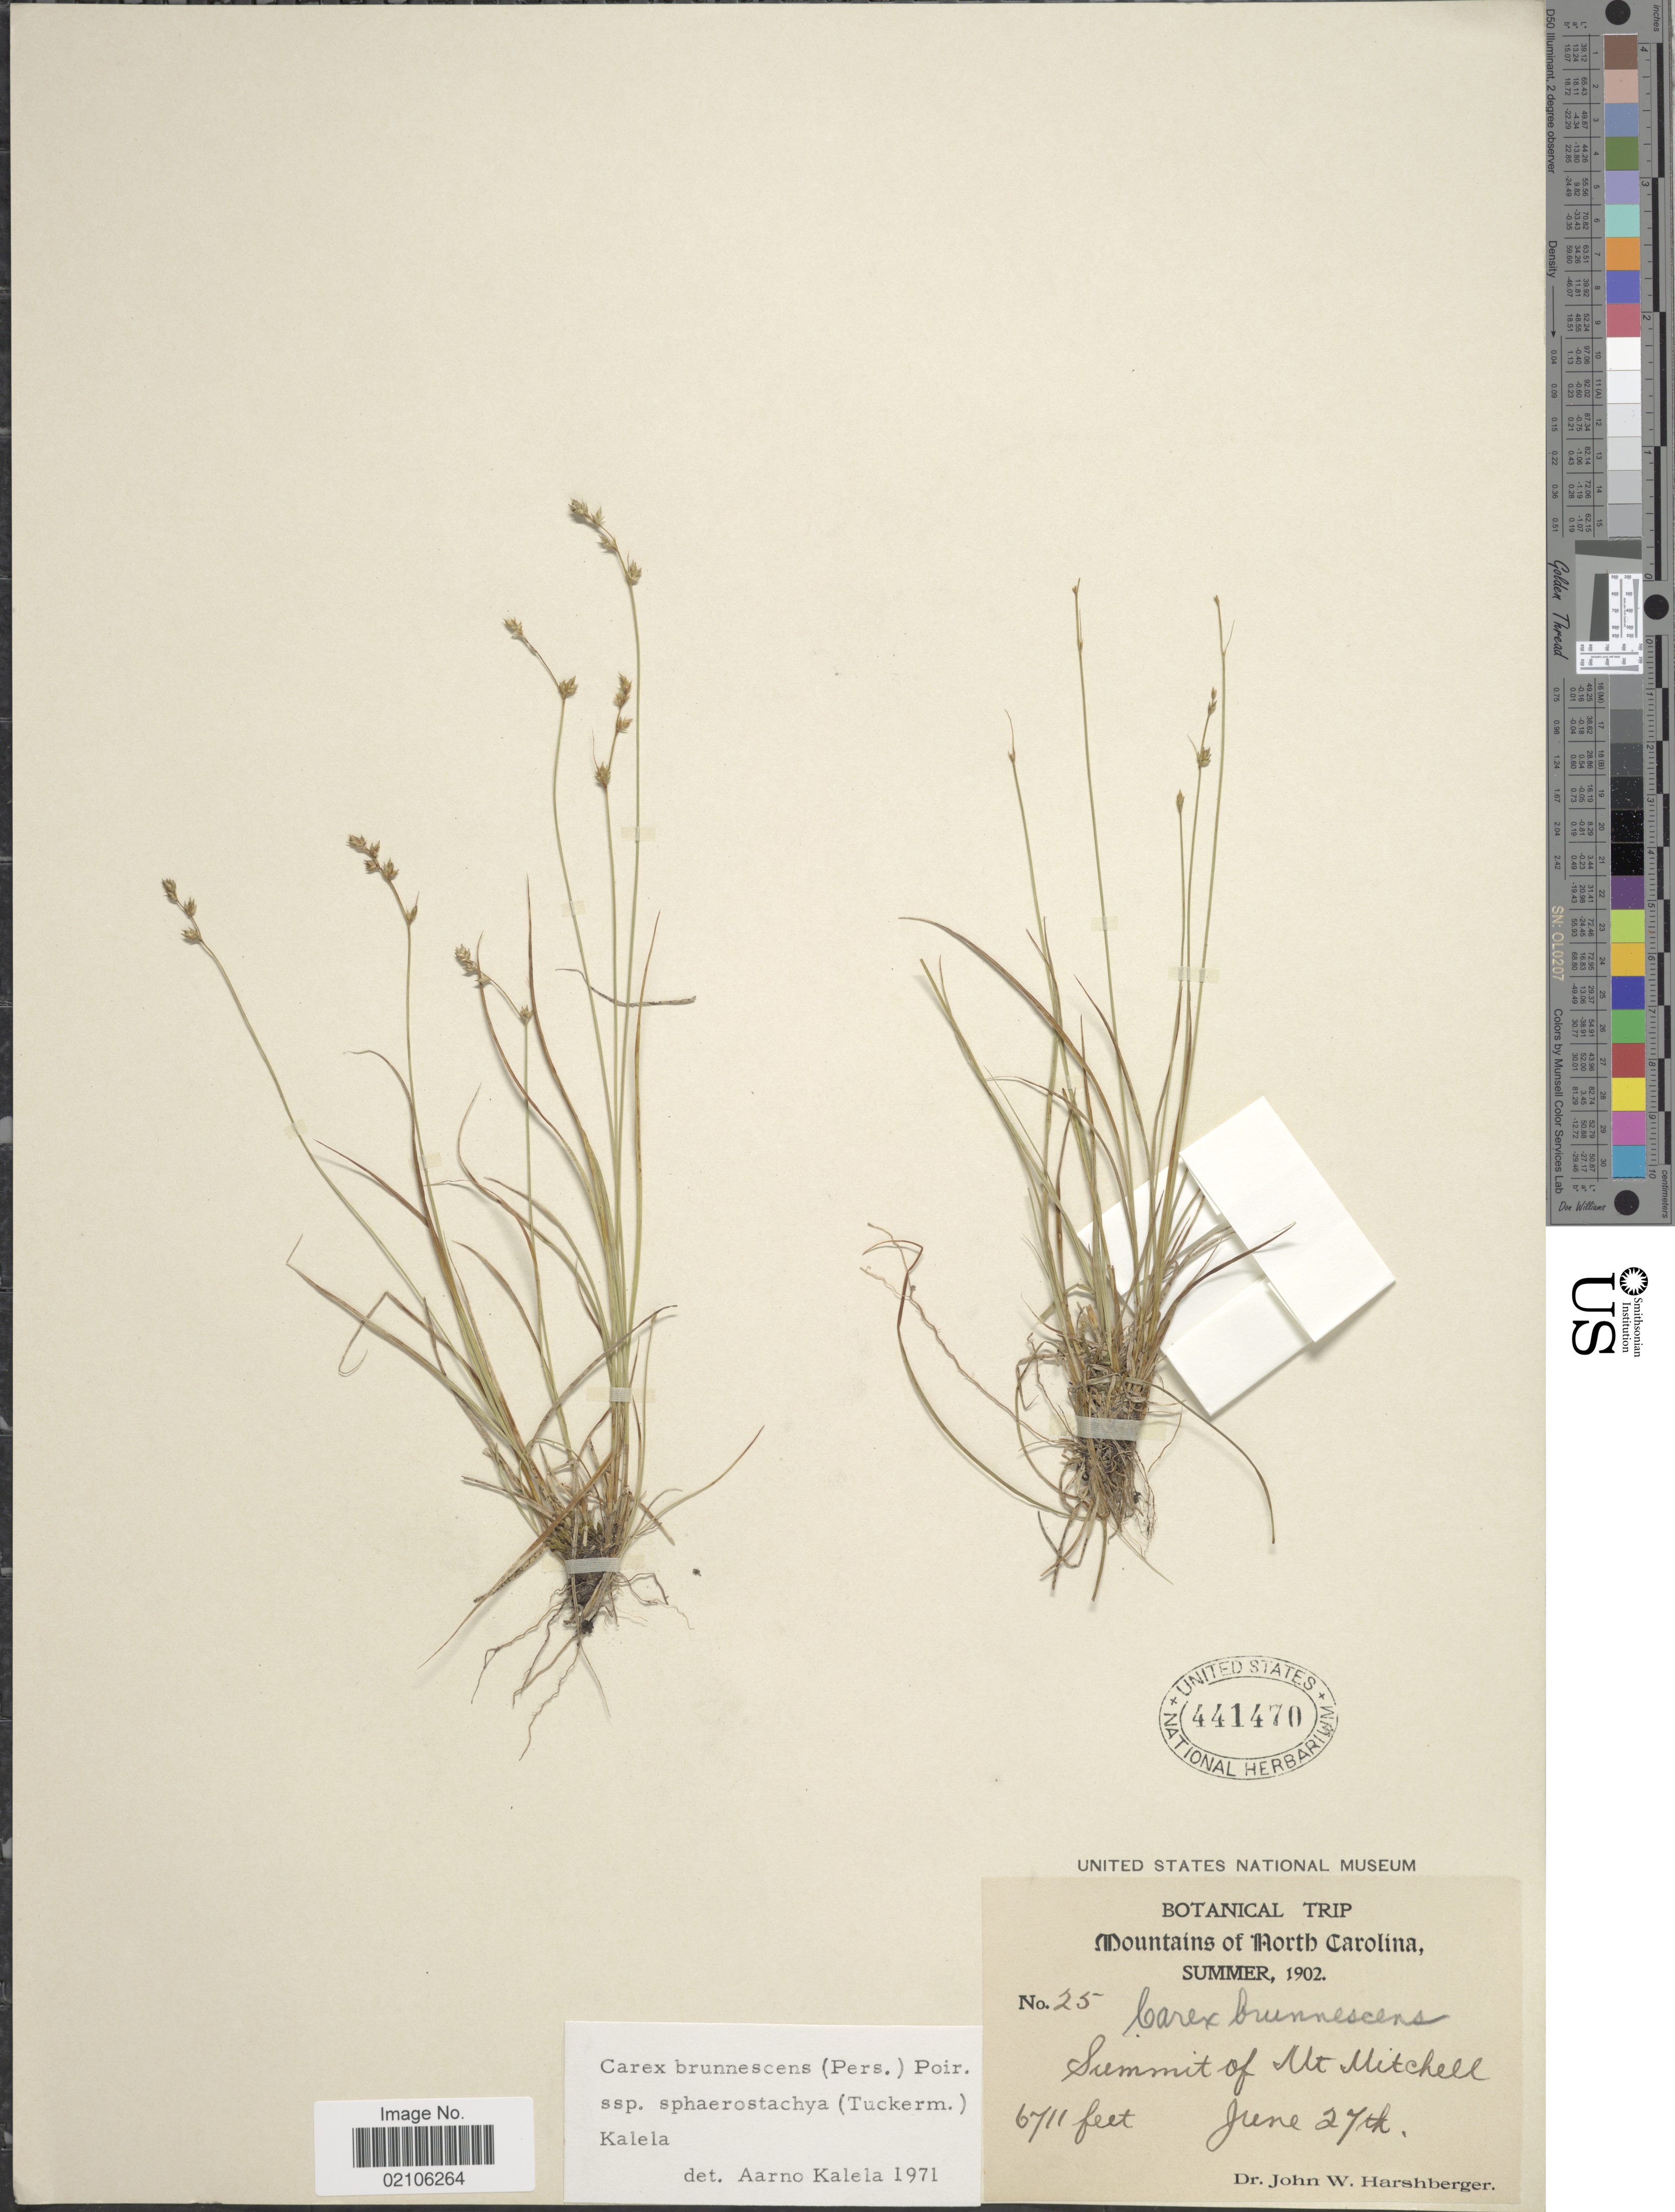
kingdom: Plantae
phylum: Tracheophyta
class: Liliopsida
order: Poales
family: Cyperaceae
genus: Carex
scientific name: Carex brunnescens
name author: (Pers.) Poir.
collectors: J. W. Harshberger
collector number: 25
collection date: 1902-06-27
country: United States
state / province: North Carolina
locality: Mountains of North Carolina, summit of Mt. Mitchell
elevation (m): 2046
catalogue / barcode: US 441470